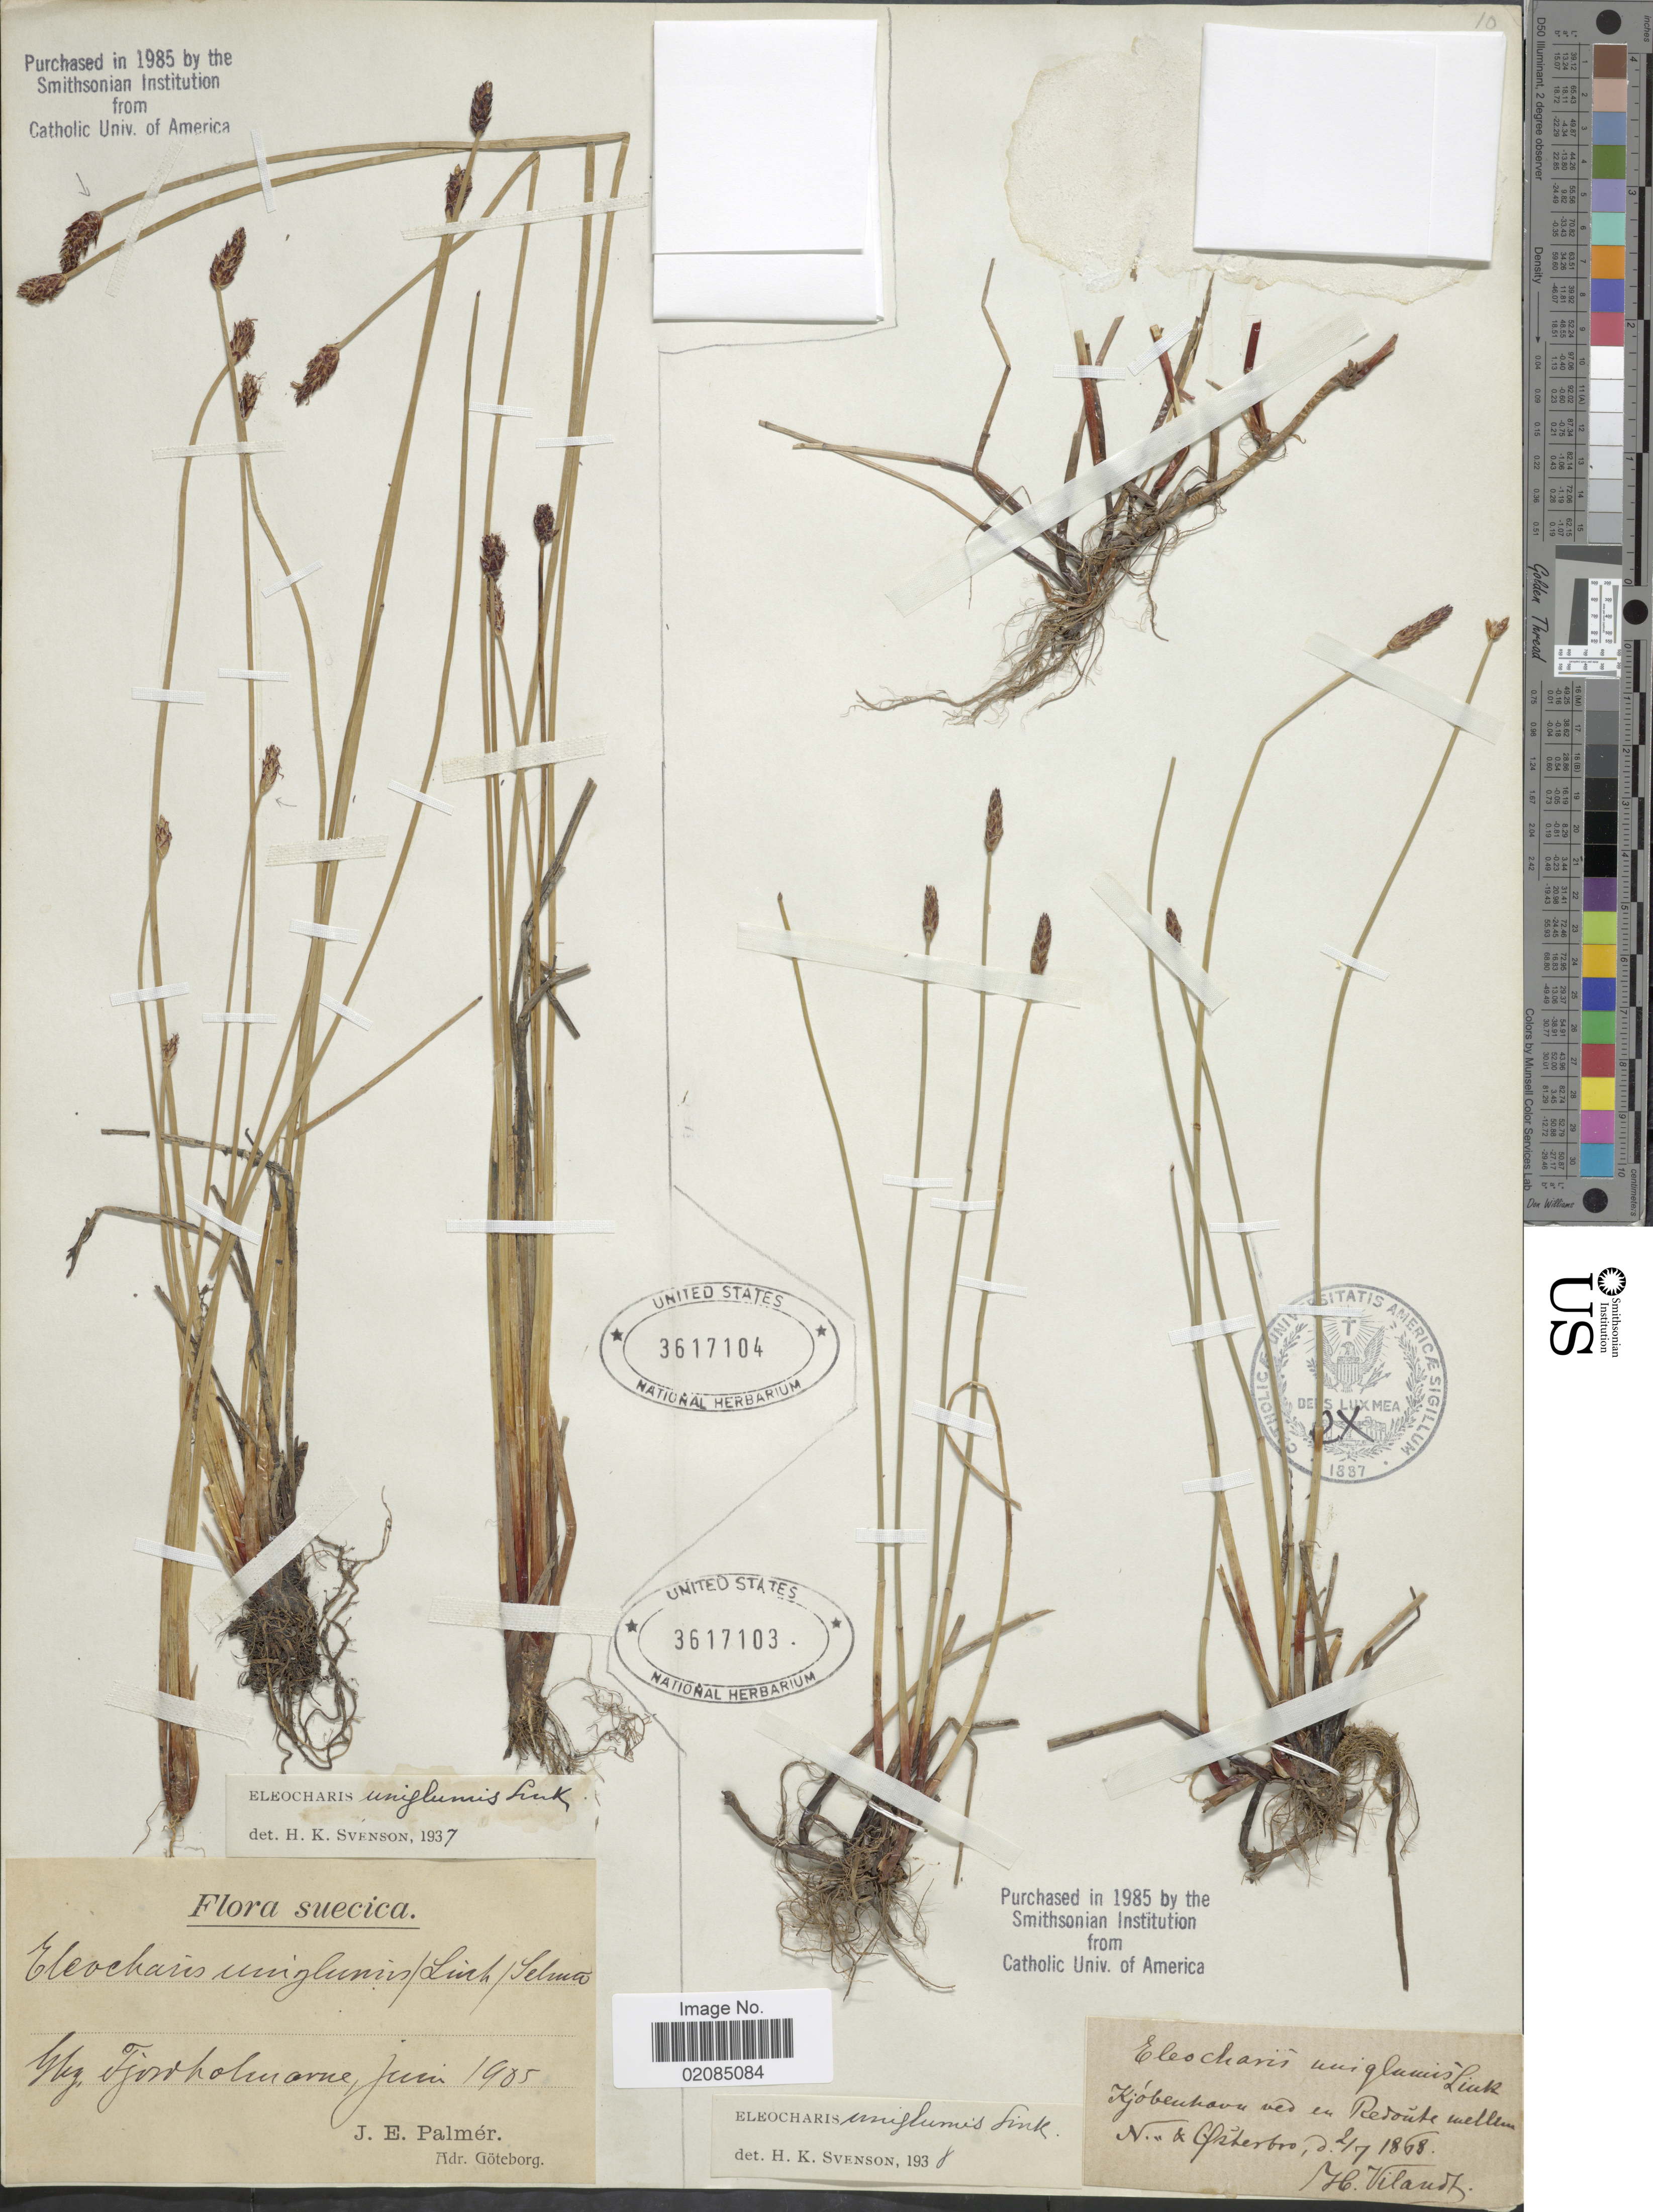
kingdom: Plantae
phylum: Tracheophyta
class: Liliopsida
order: Poales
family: Cyperaceae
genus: Eleocharis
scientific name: Eleocharis uniglumis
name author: (Link) Schult.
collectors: H. Vilandt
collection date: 1868-07-02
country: Denmark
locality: Kjobenhavn ved en Redoute mellem N. & Østerbro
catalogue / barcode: US 3617103-2